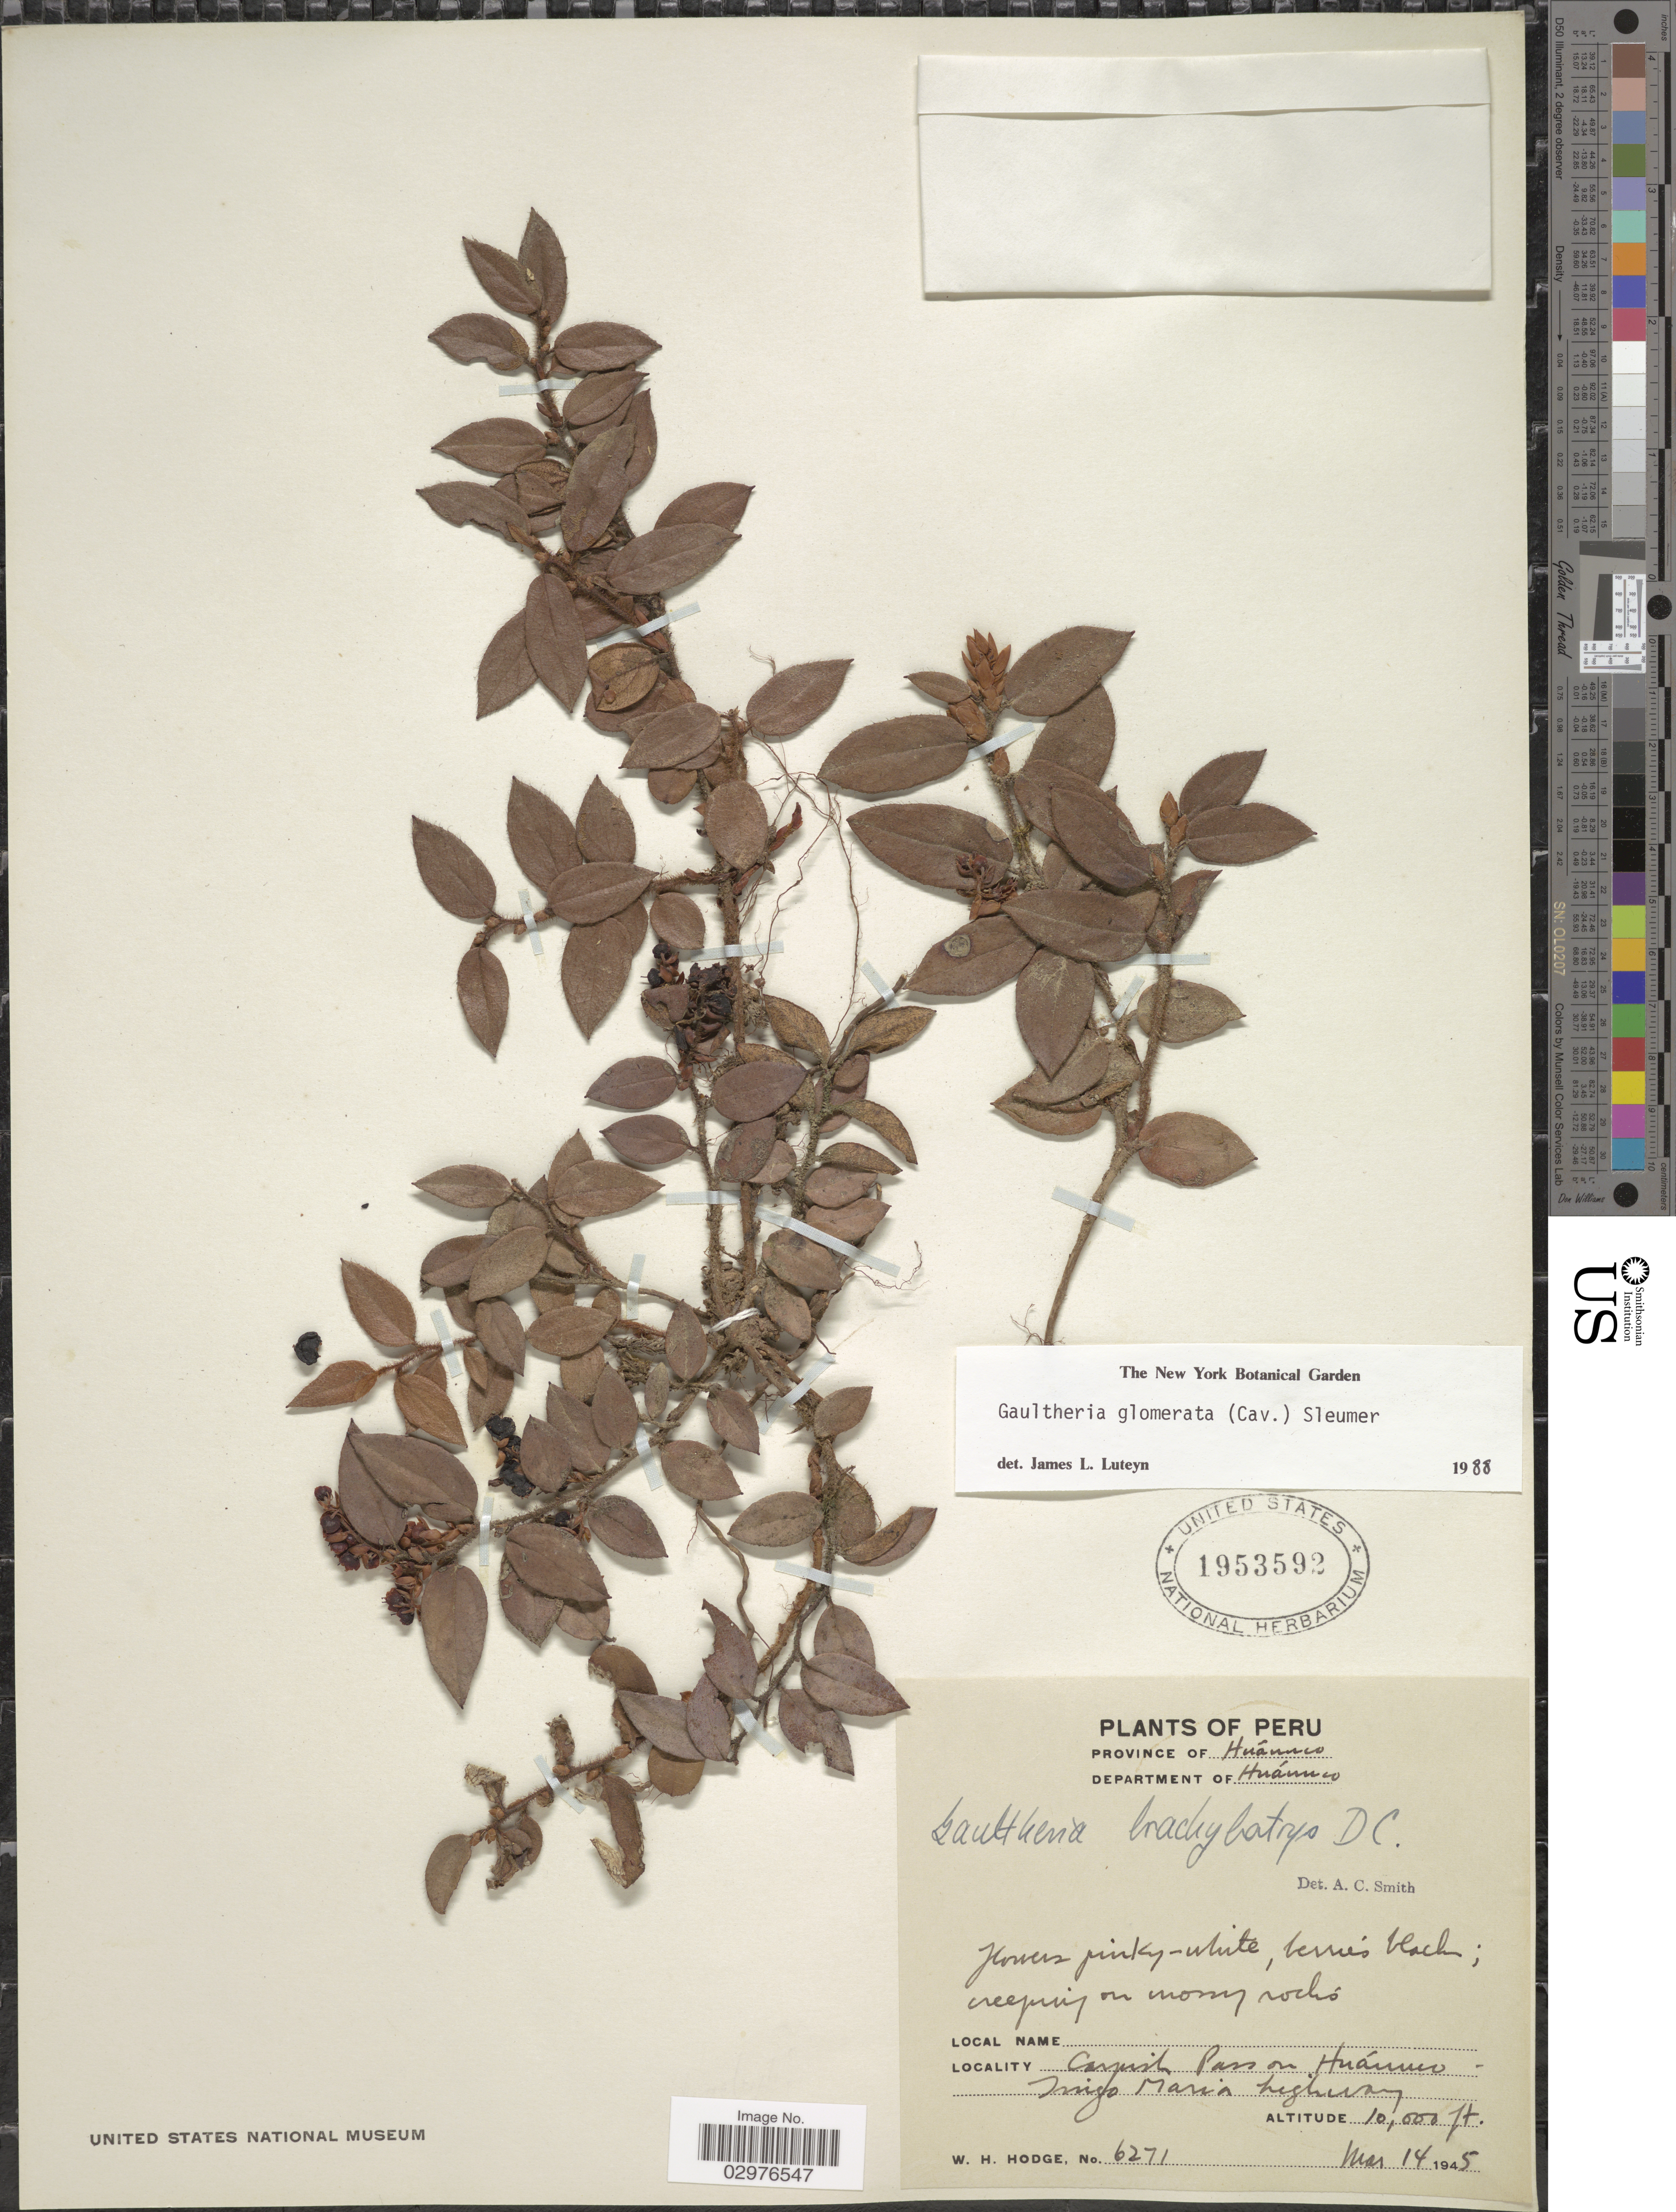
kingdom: Plantae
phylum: Tracheophyta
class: Magnoliopsida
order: Ericales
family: Ericaceae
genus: Gaultheria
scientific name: Gaultheria glomerata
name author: (Cav.) Sleumer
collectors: W. Hodge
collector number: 6271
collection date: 1945-03-14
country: Peru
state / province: Huánuco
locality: Department of Huánuco. Carpish Pass on Huánuco - Tingo Maria highway.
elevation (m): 3048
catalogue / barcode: US 1953592